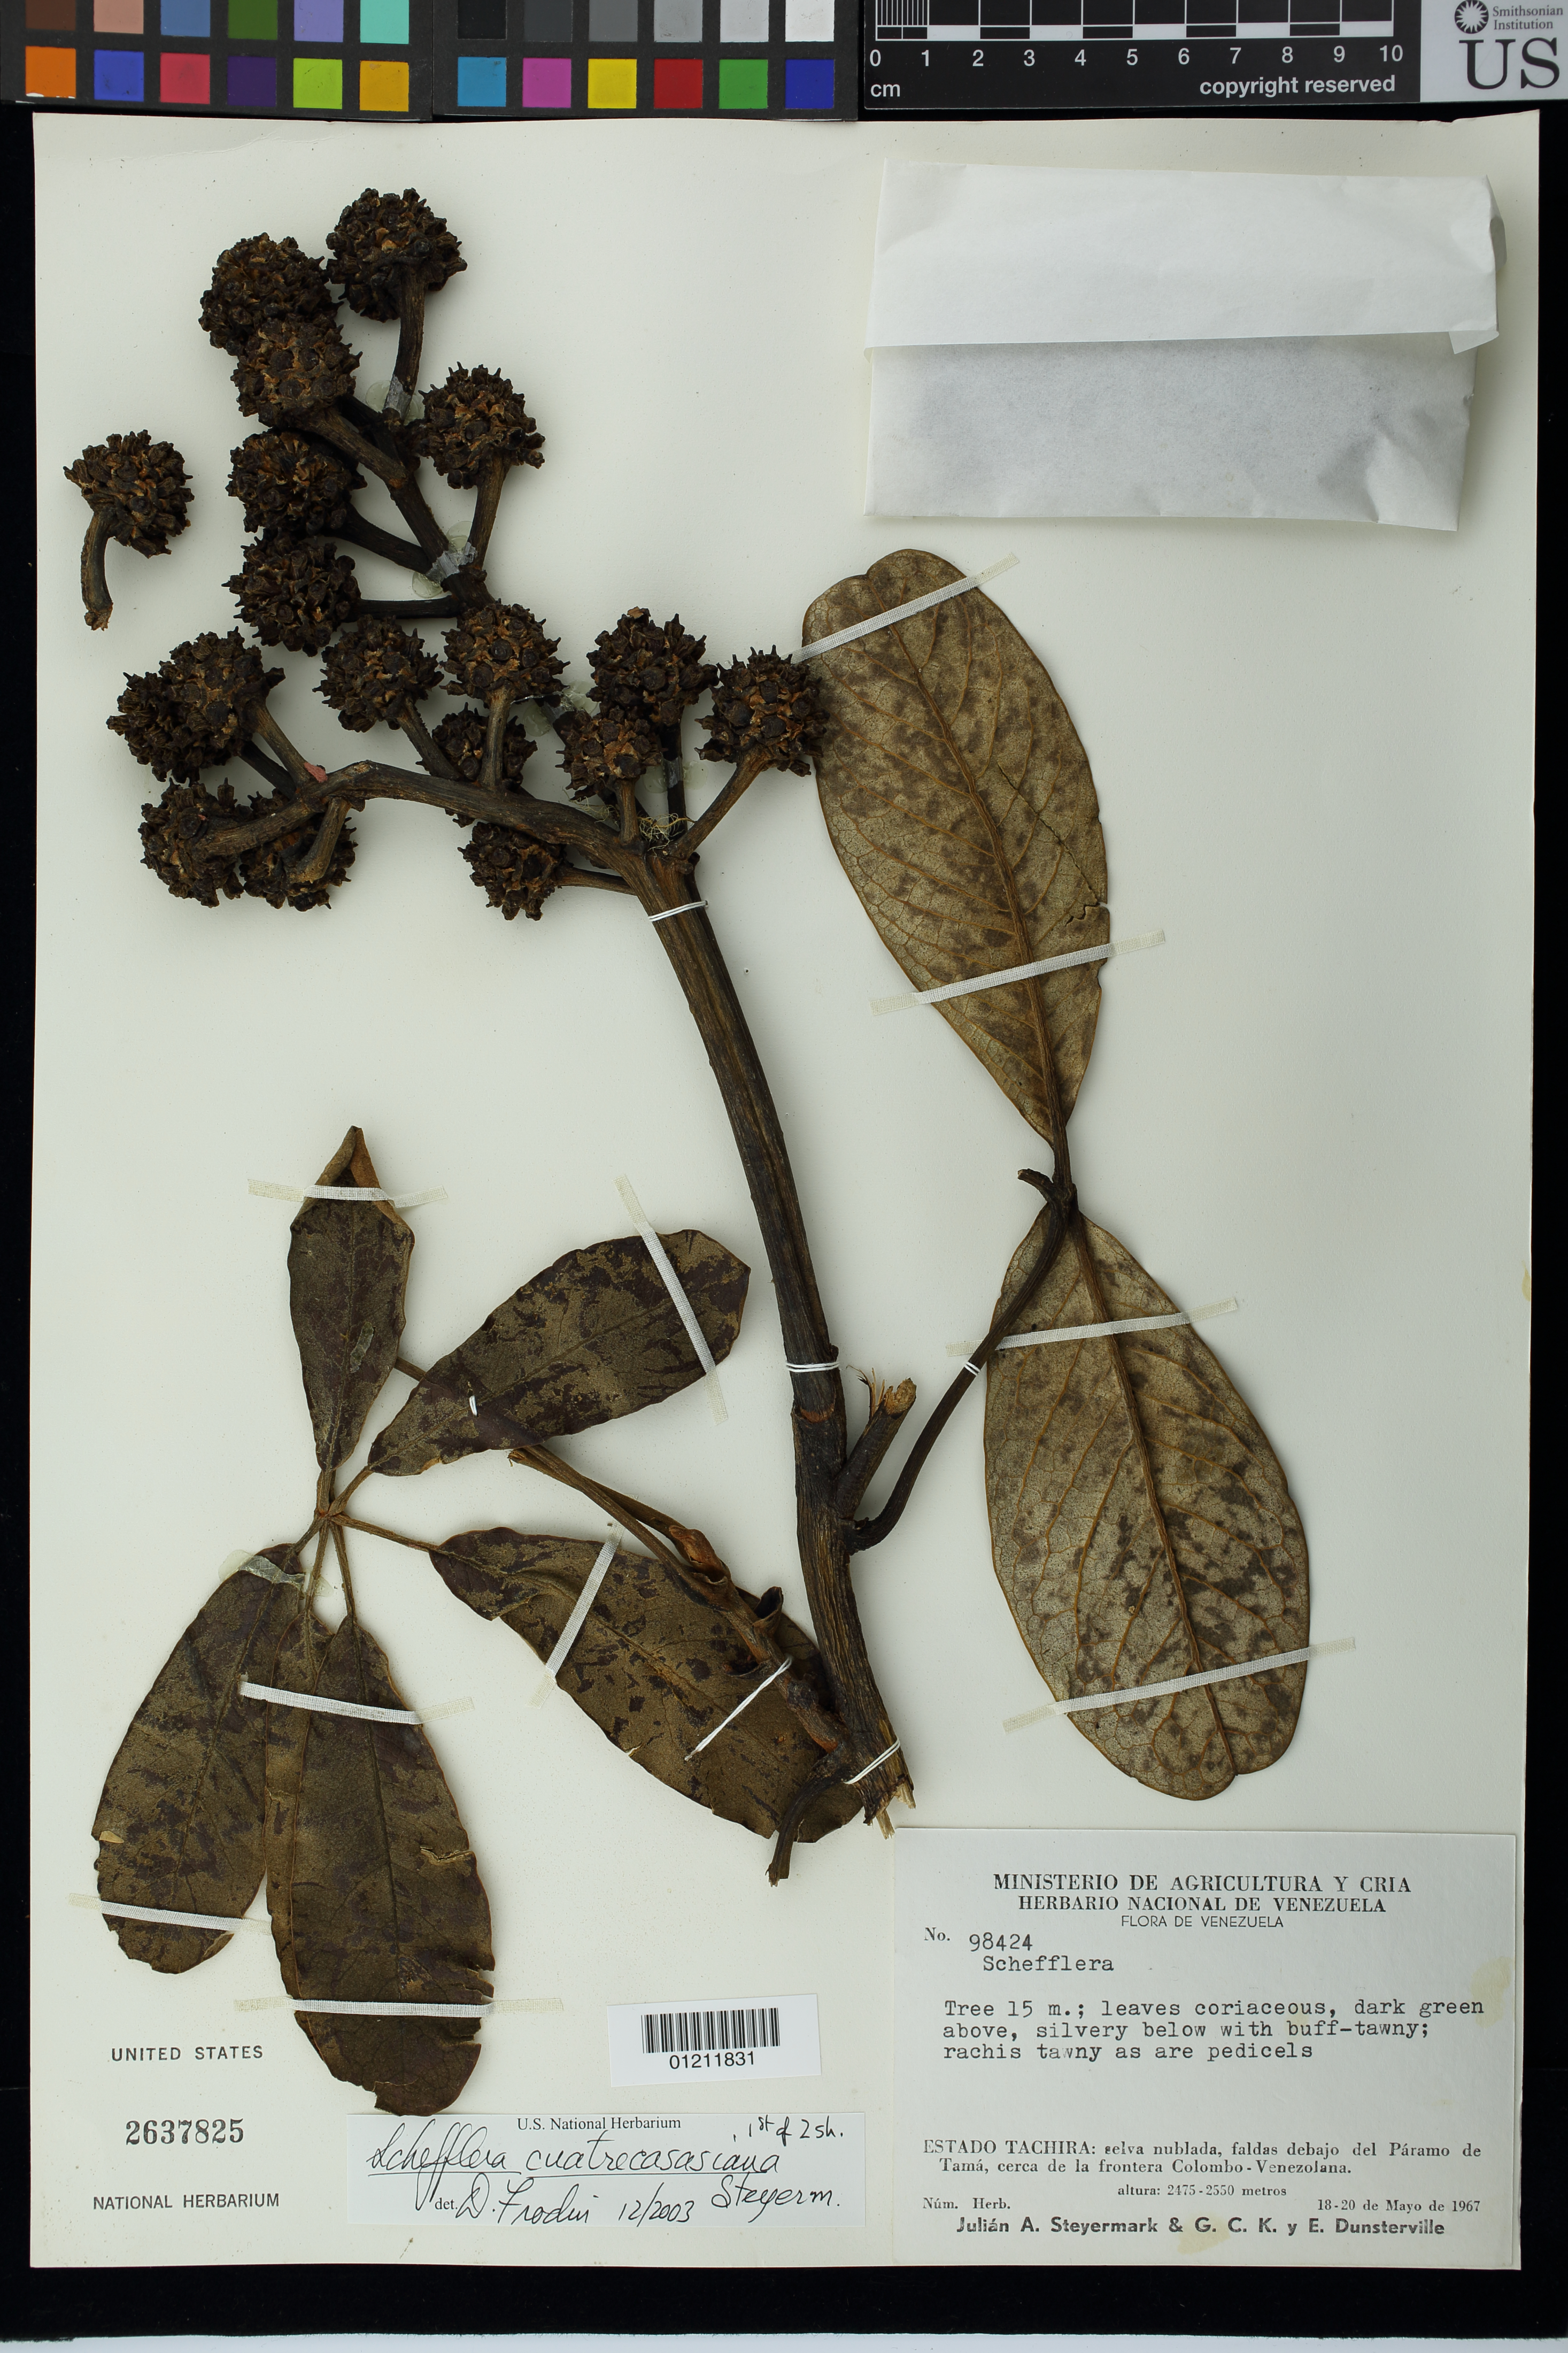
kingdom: Plantae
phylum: Tracheophyta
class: Magnoliopsida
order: Apiales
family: Araliaceae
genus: Schefflera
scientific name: Schefflera cuatrecasasiana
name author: Steyerm.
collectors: J. Steyermark, G. C. K. Dunsterville & E. Dunsterville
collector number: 98424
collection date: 1967-05-18/1967-05-20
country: Venezuela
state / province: Táchira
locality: selva nublada, faldas debajo del Páramo de Tamá, cerca de la frontera Colombo-Venezolana.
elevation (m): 2475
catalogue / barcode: US 2637825